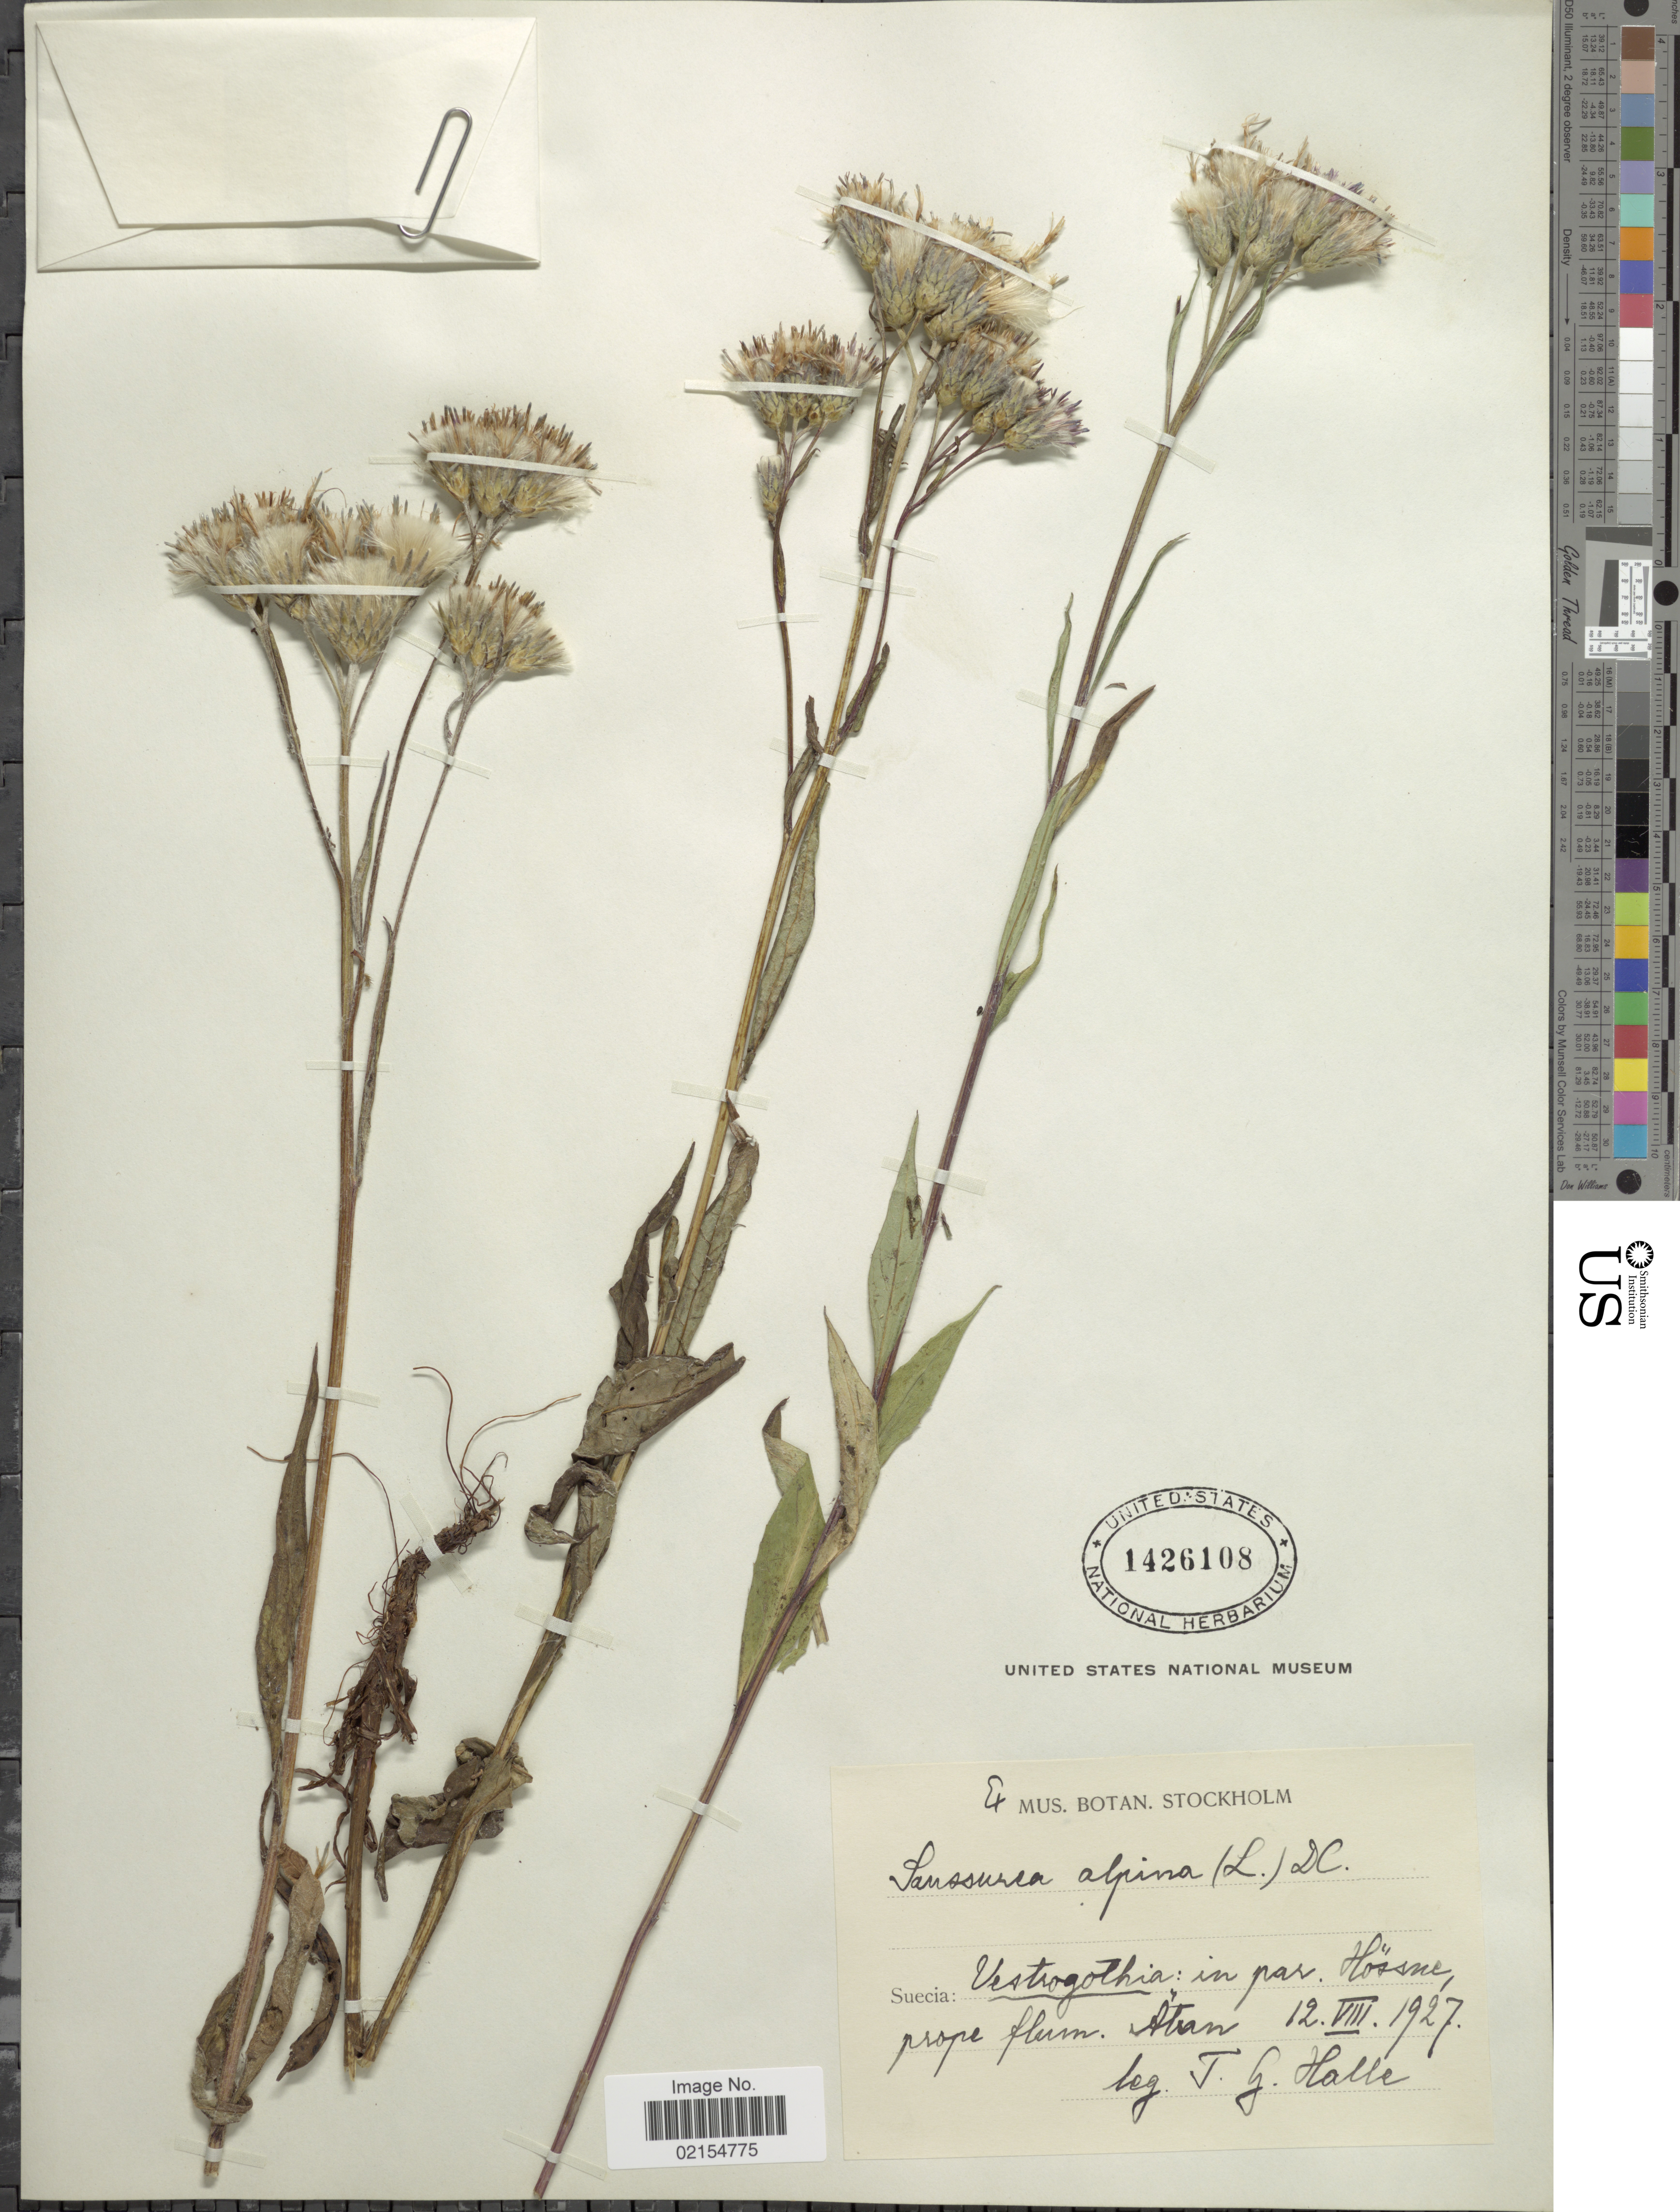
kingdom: Plantae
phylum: Tracheophyta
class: Magnoliopsida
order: Asterales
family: Asteraceae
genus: Saussurea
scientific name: Saussurea alpina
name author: (L.) DC.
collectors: T. Halle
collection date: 1927-08-12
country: Sweden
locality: Suecia: Vestrogothia: in par. Hossne, prope flum, Aban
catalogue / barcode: US 1426108